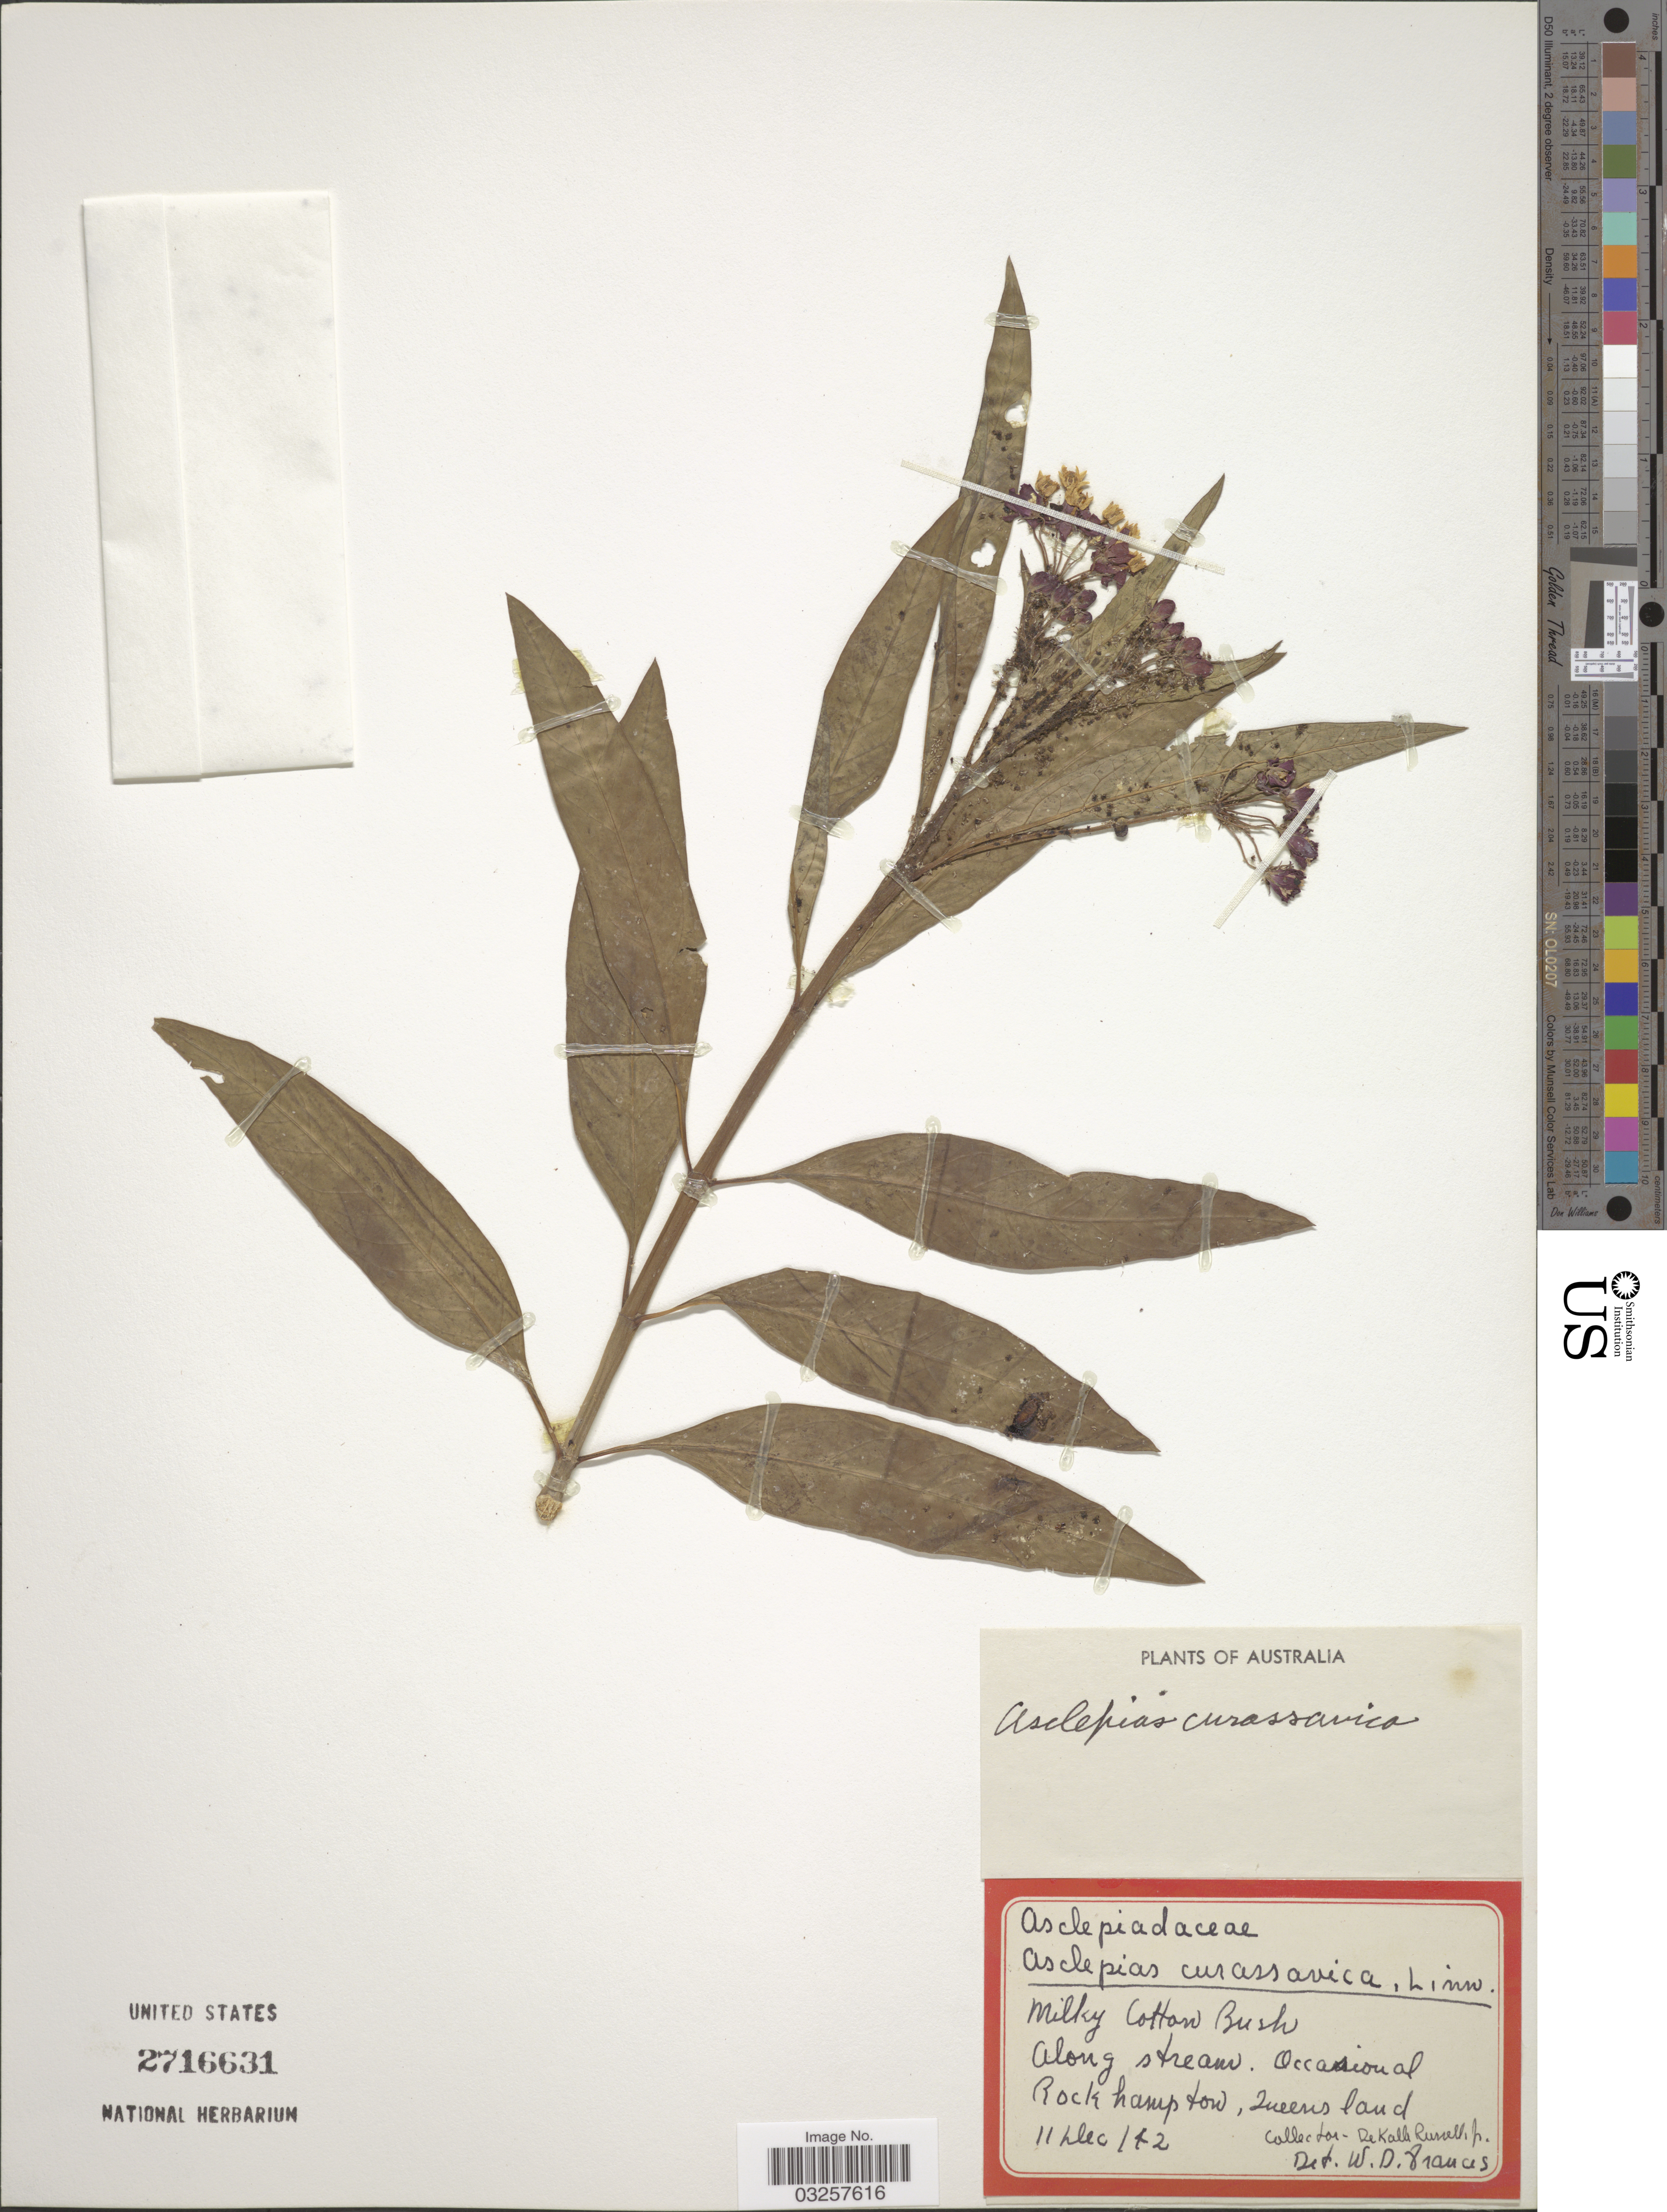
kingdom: Plantae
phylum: Tracheophyta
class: Magnoliopsida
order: Gentianales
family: Apocynaceae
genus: Asclepias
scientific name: Asclepias curassavica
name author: L.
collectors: D. K. Russell Jr.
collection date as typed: Transcribed d/m/y: 11/12/42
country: Australia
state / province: Queensland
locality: Milky Cotton Bush. Along stream. Occasional Rock hampton.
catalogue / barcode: US 2716631